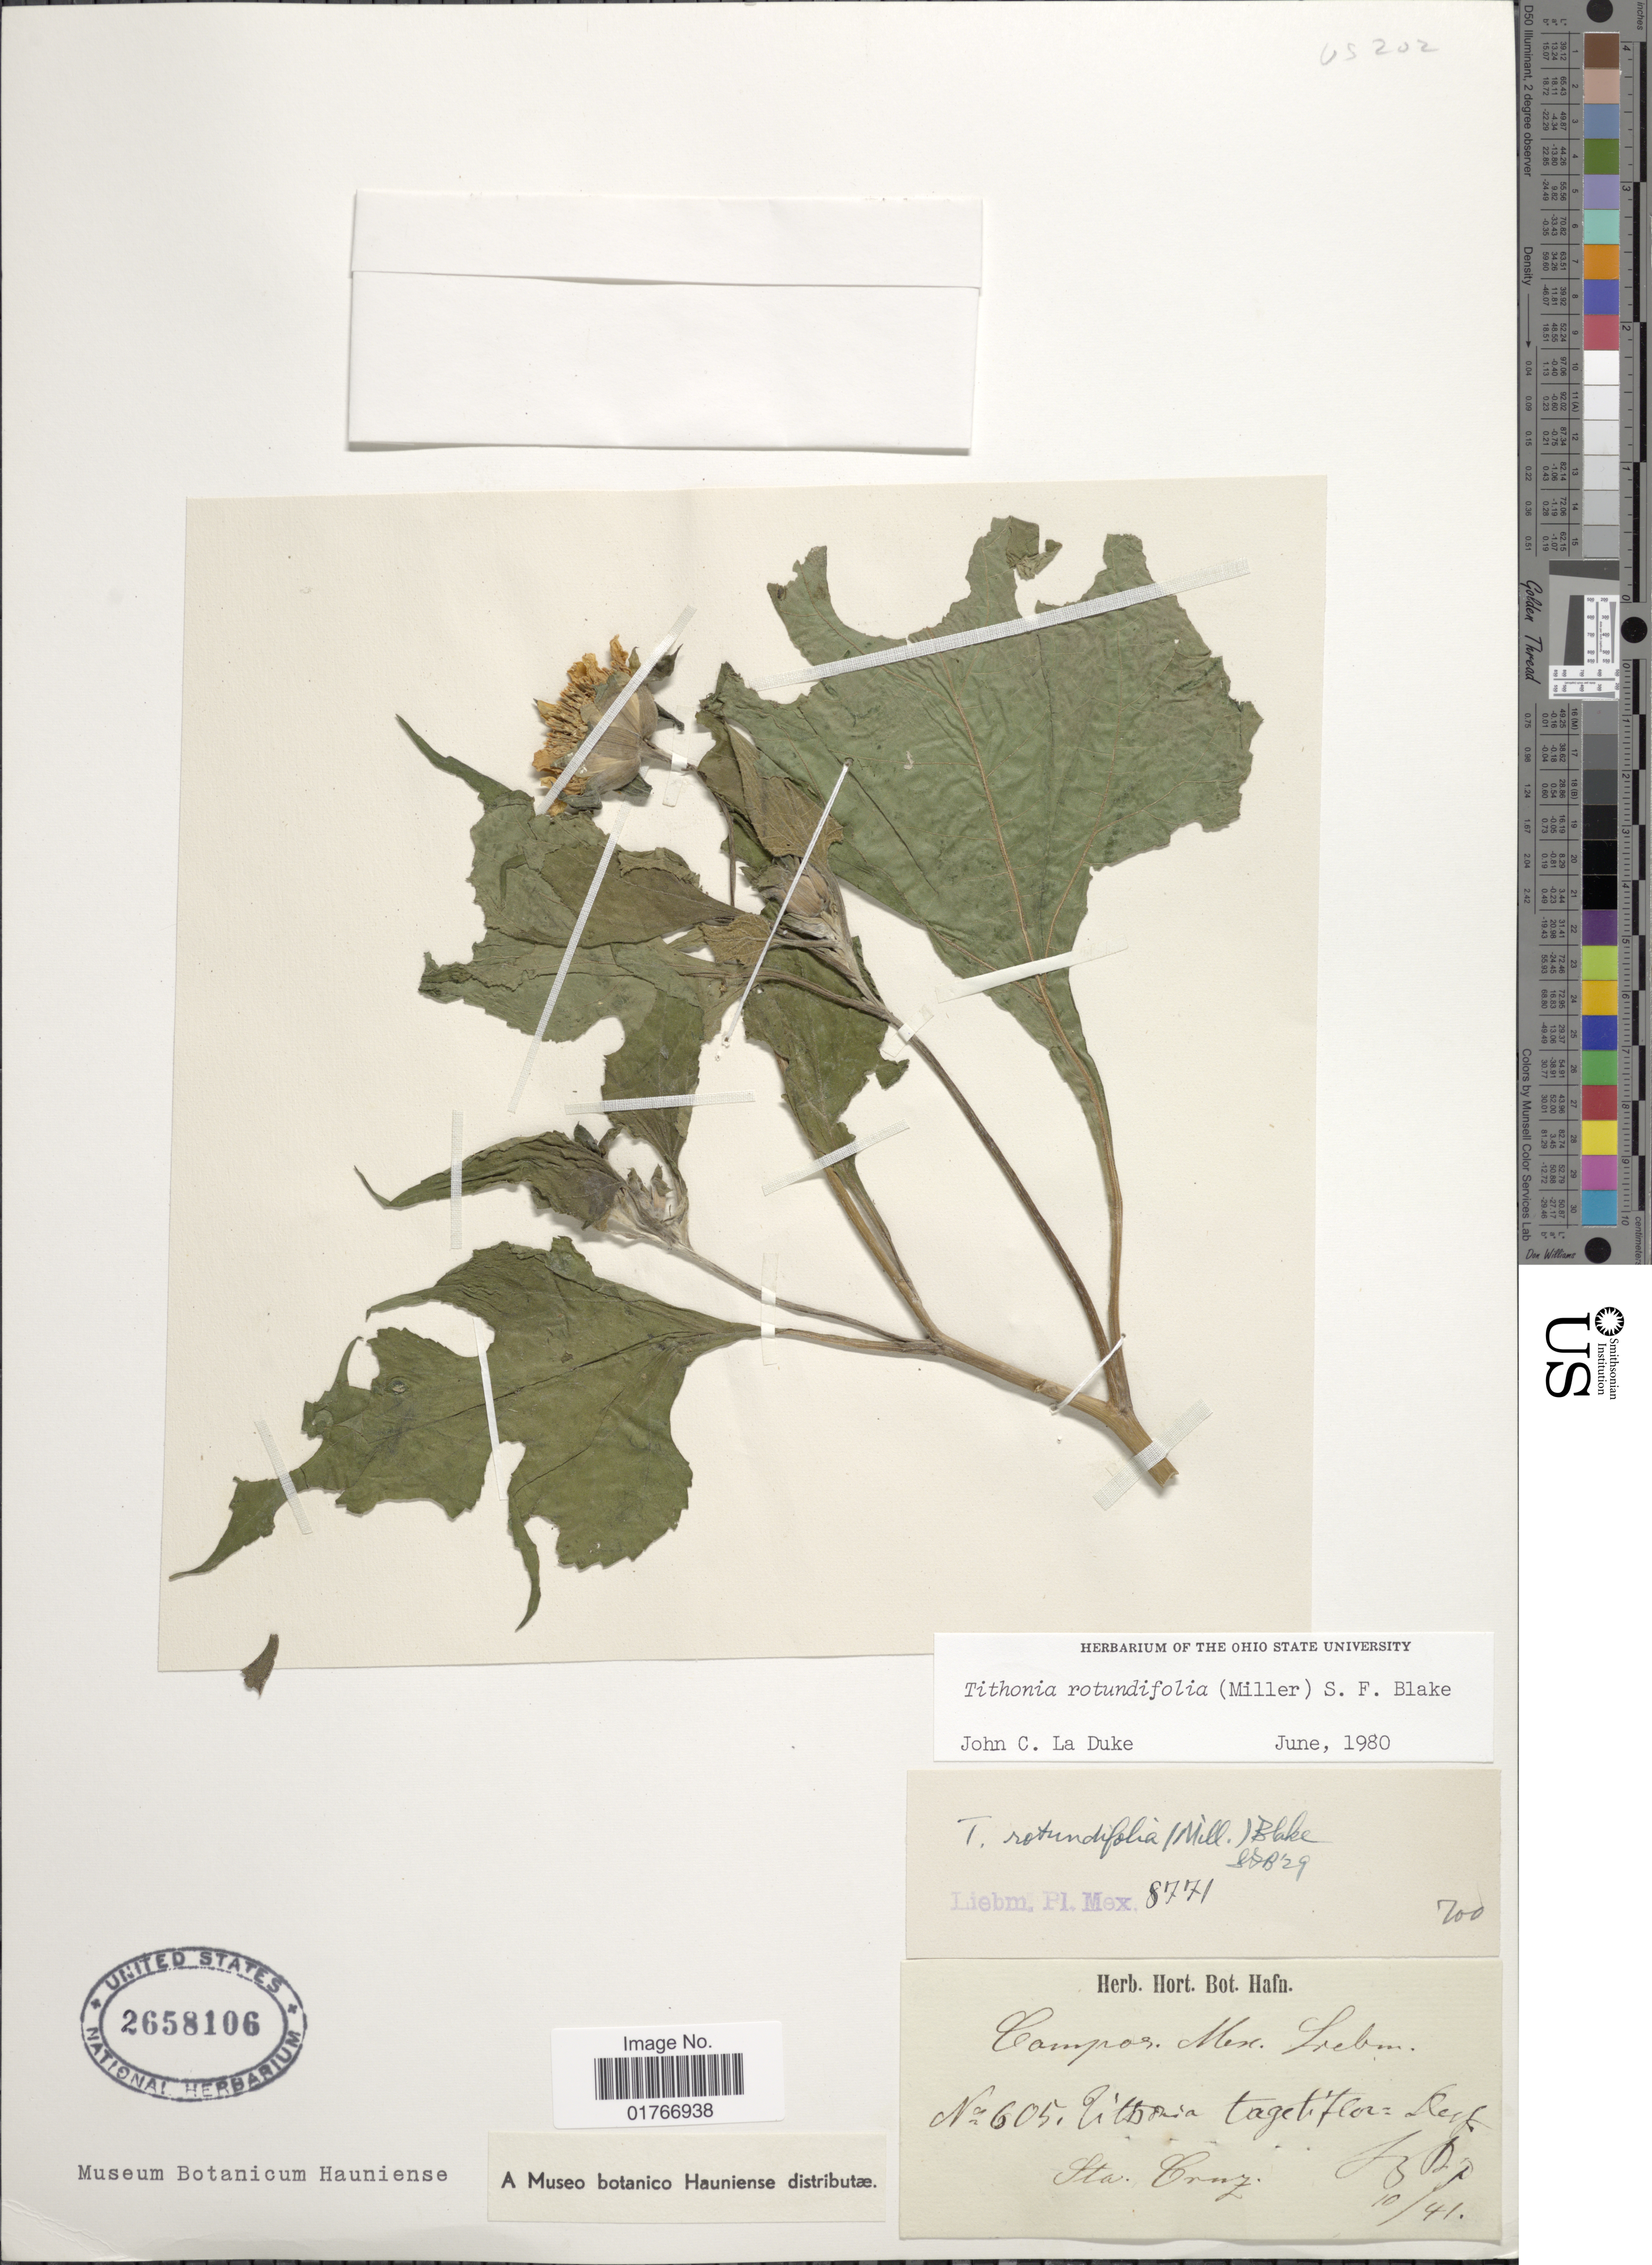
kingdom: Plantae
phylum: Tracheophyta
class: Magnoliopsida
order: Asterales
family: Asteraceae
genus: Tithonia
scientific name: Tithonia rotundifolia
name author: (Mill.) S.F. Blake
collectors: Liebmann, --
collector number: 8771/605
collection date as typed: Transcribed d/m/y: /10/41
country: Mexico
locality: Campos Mex., Sta. Cruz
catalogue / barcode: US 2658106